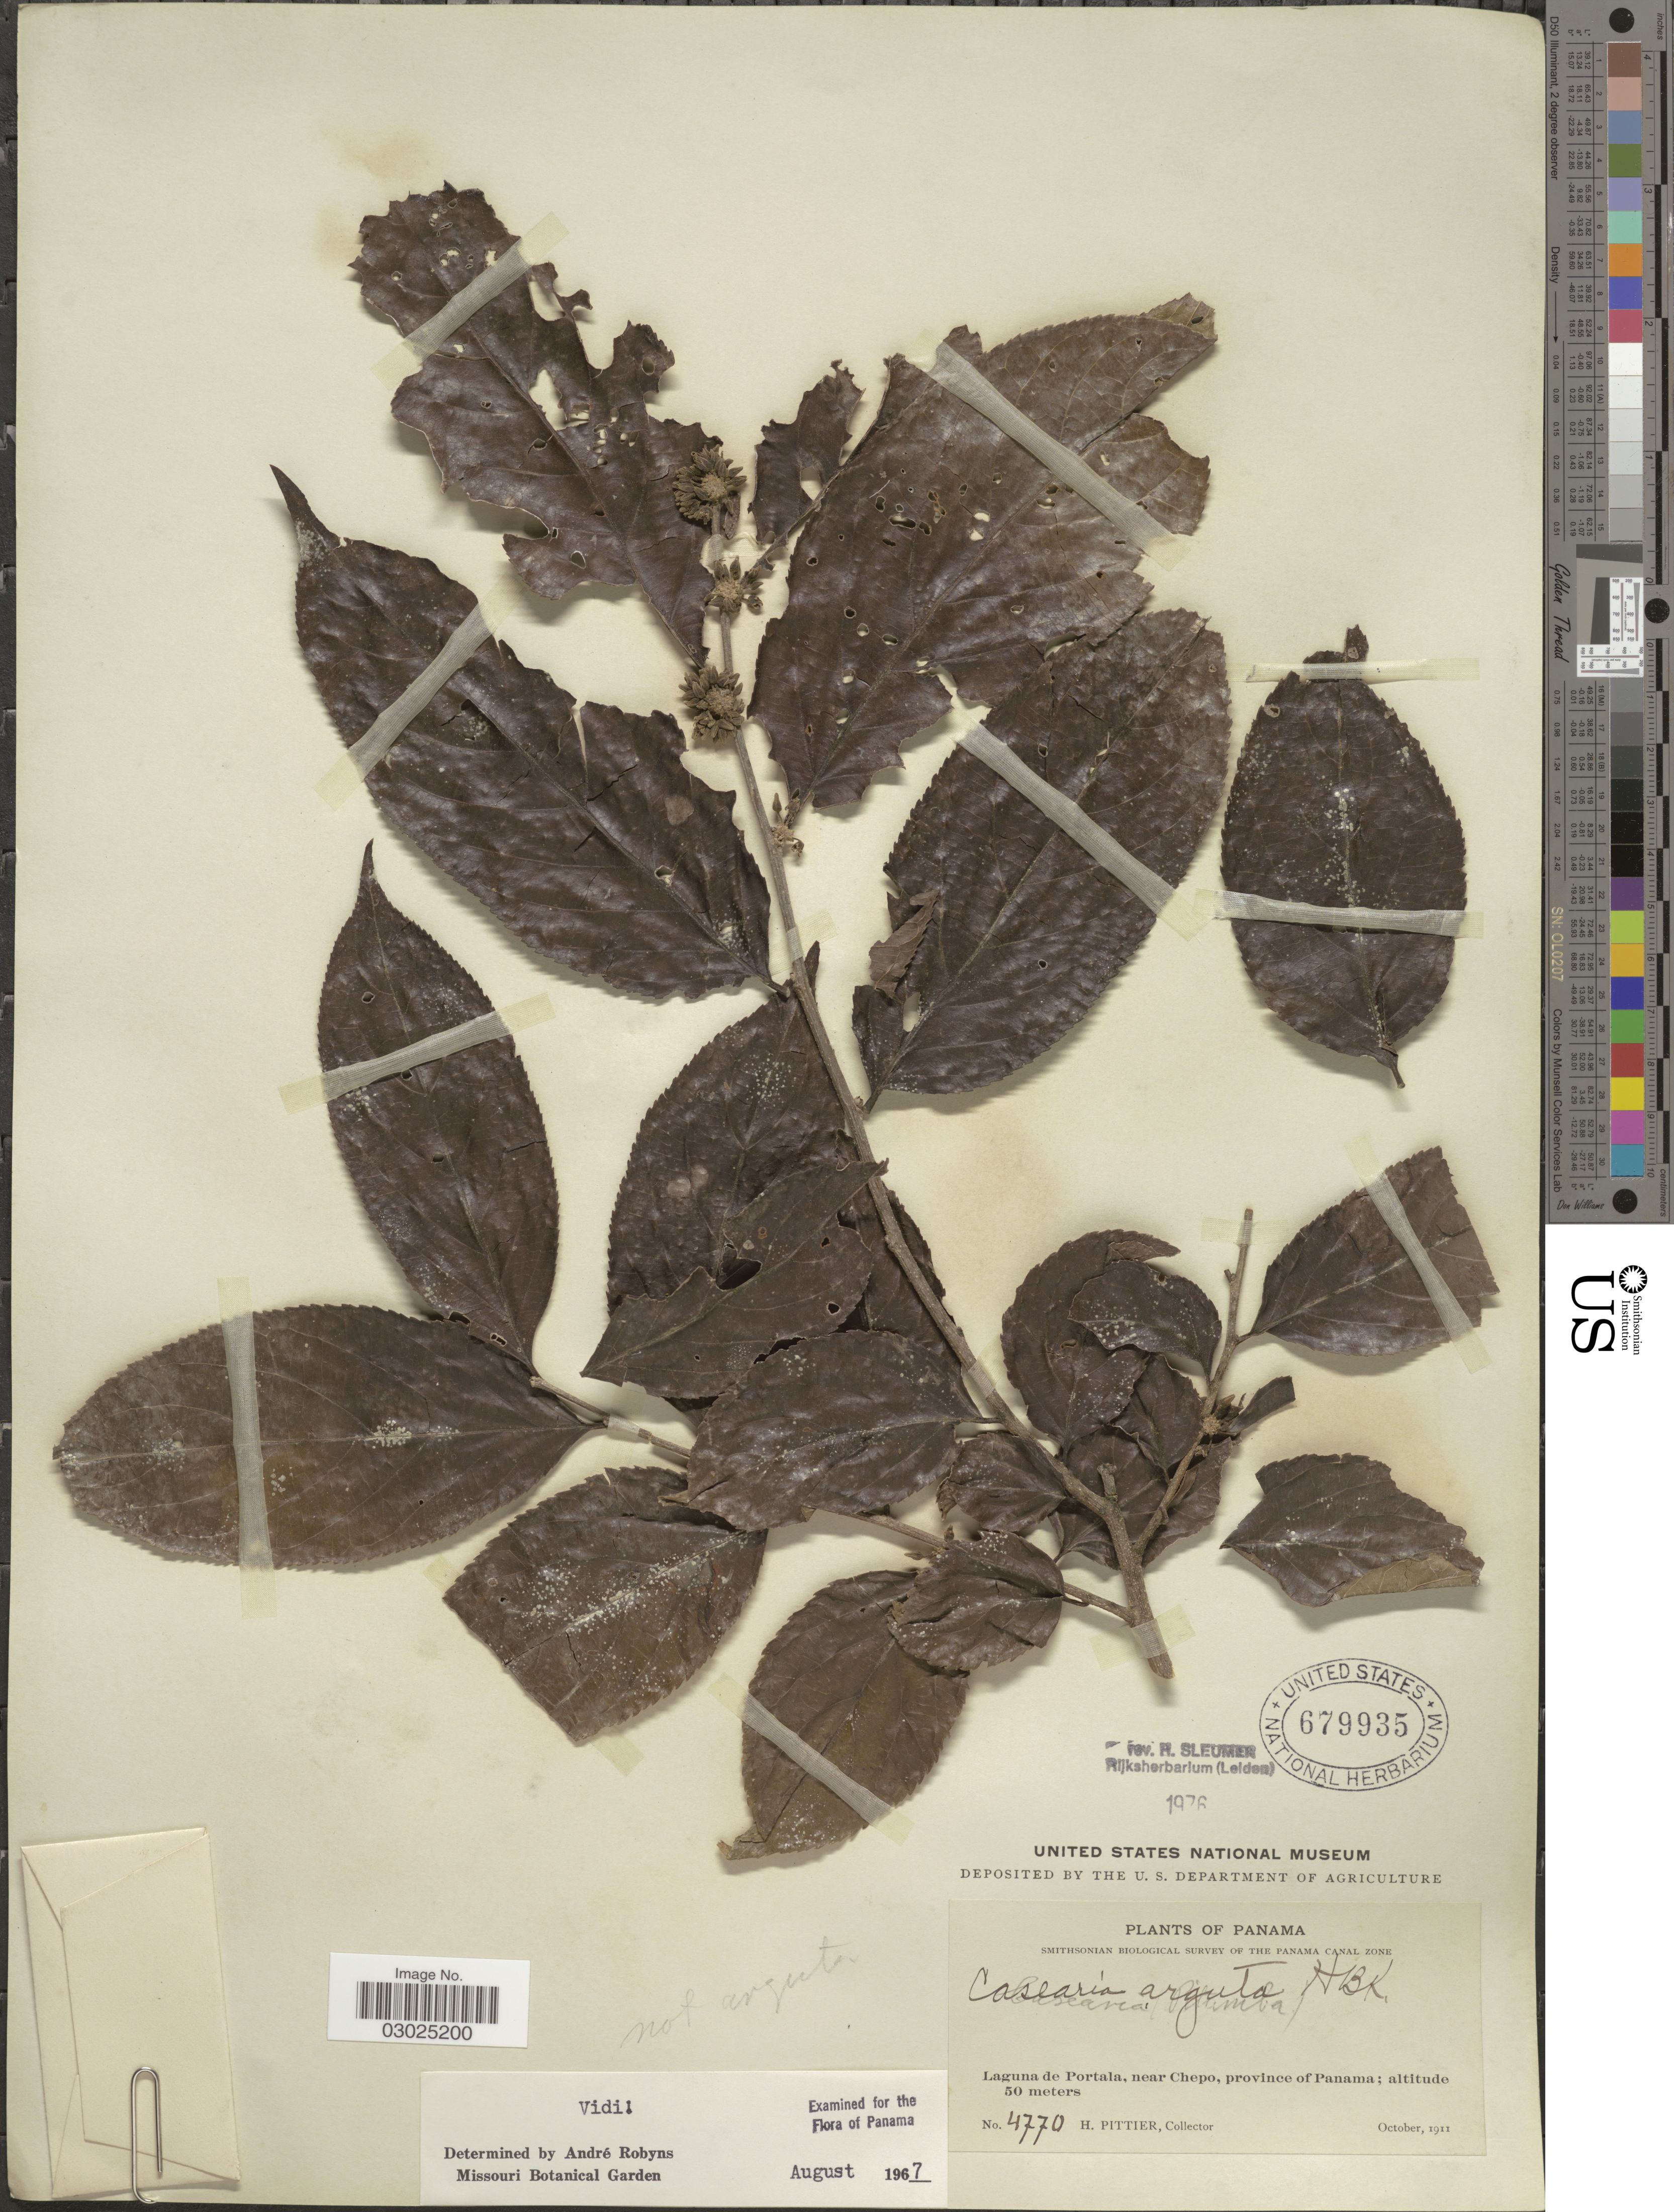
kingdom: Plantae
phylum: Tracheophyta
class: Magnoliopsida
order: Malpighiales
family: Salicaceae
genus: Casearia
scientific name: Casearia arguta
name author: Kunth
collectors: H. F. Pittier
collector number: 4770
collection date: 1911-10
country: Panama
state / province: Panamá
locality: Laguna de Portala, near Chepo.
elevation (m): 50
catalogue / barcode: US 679935